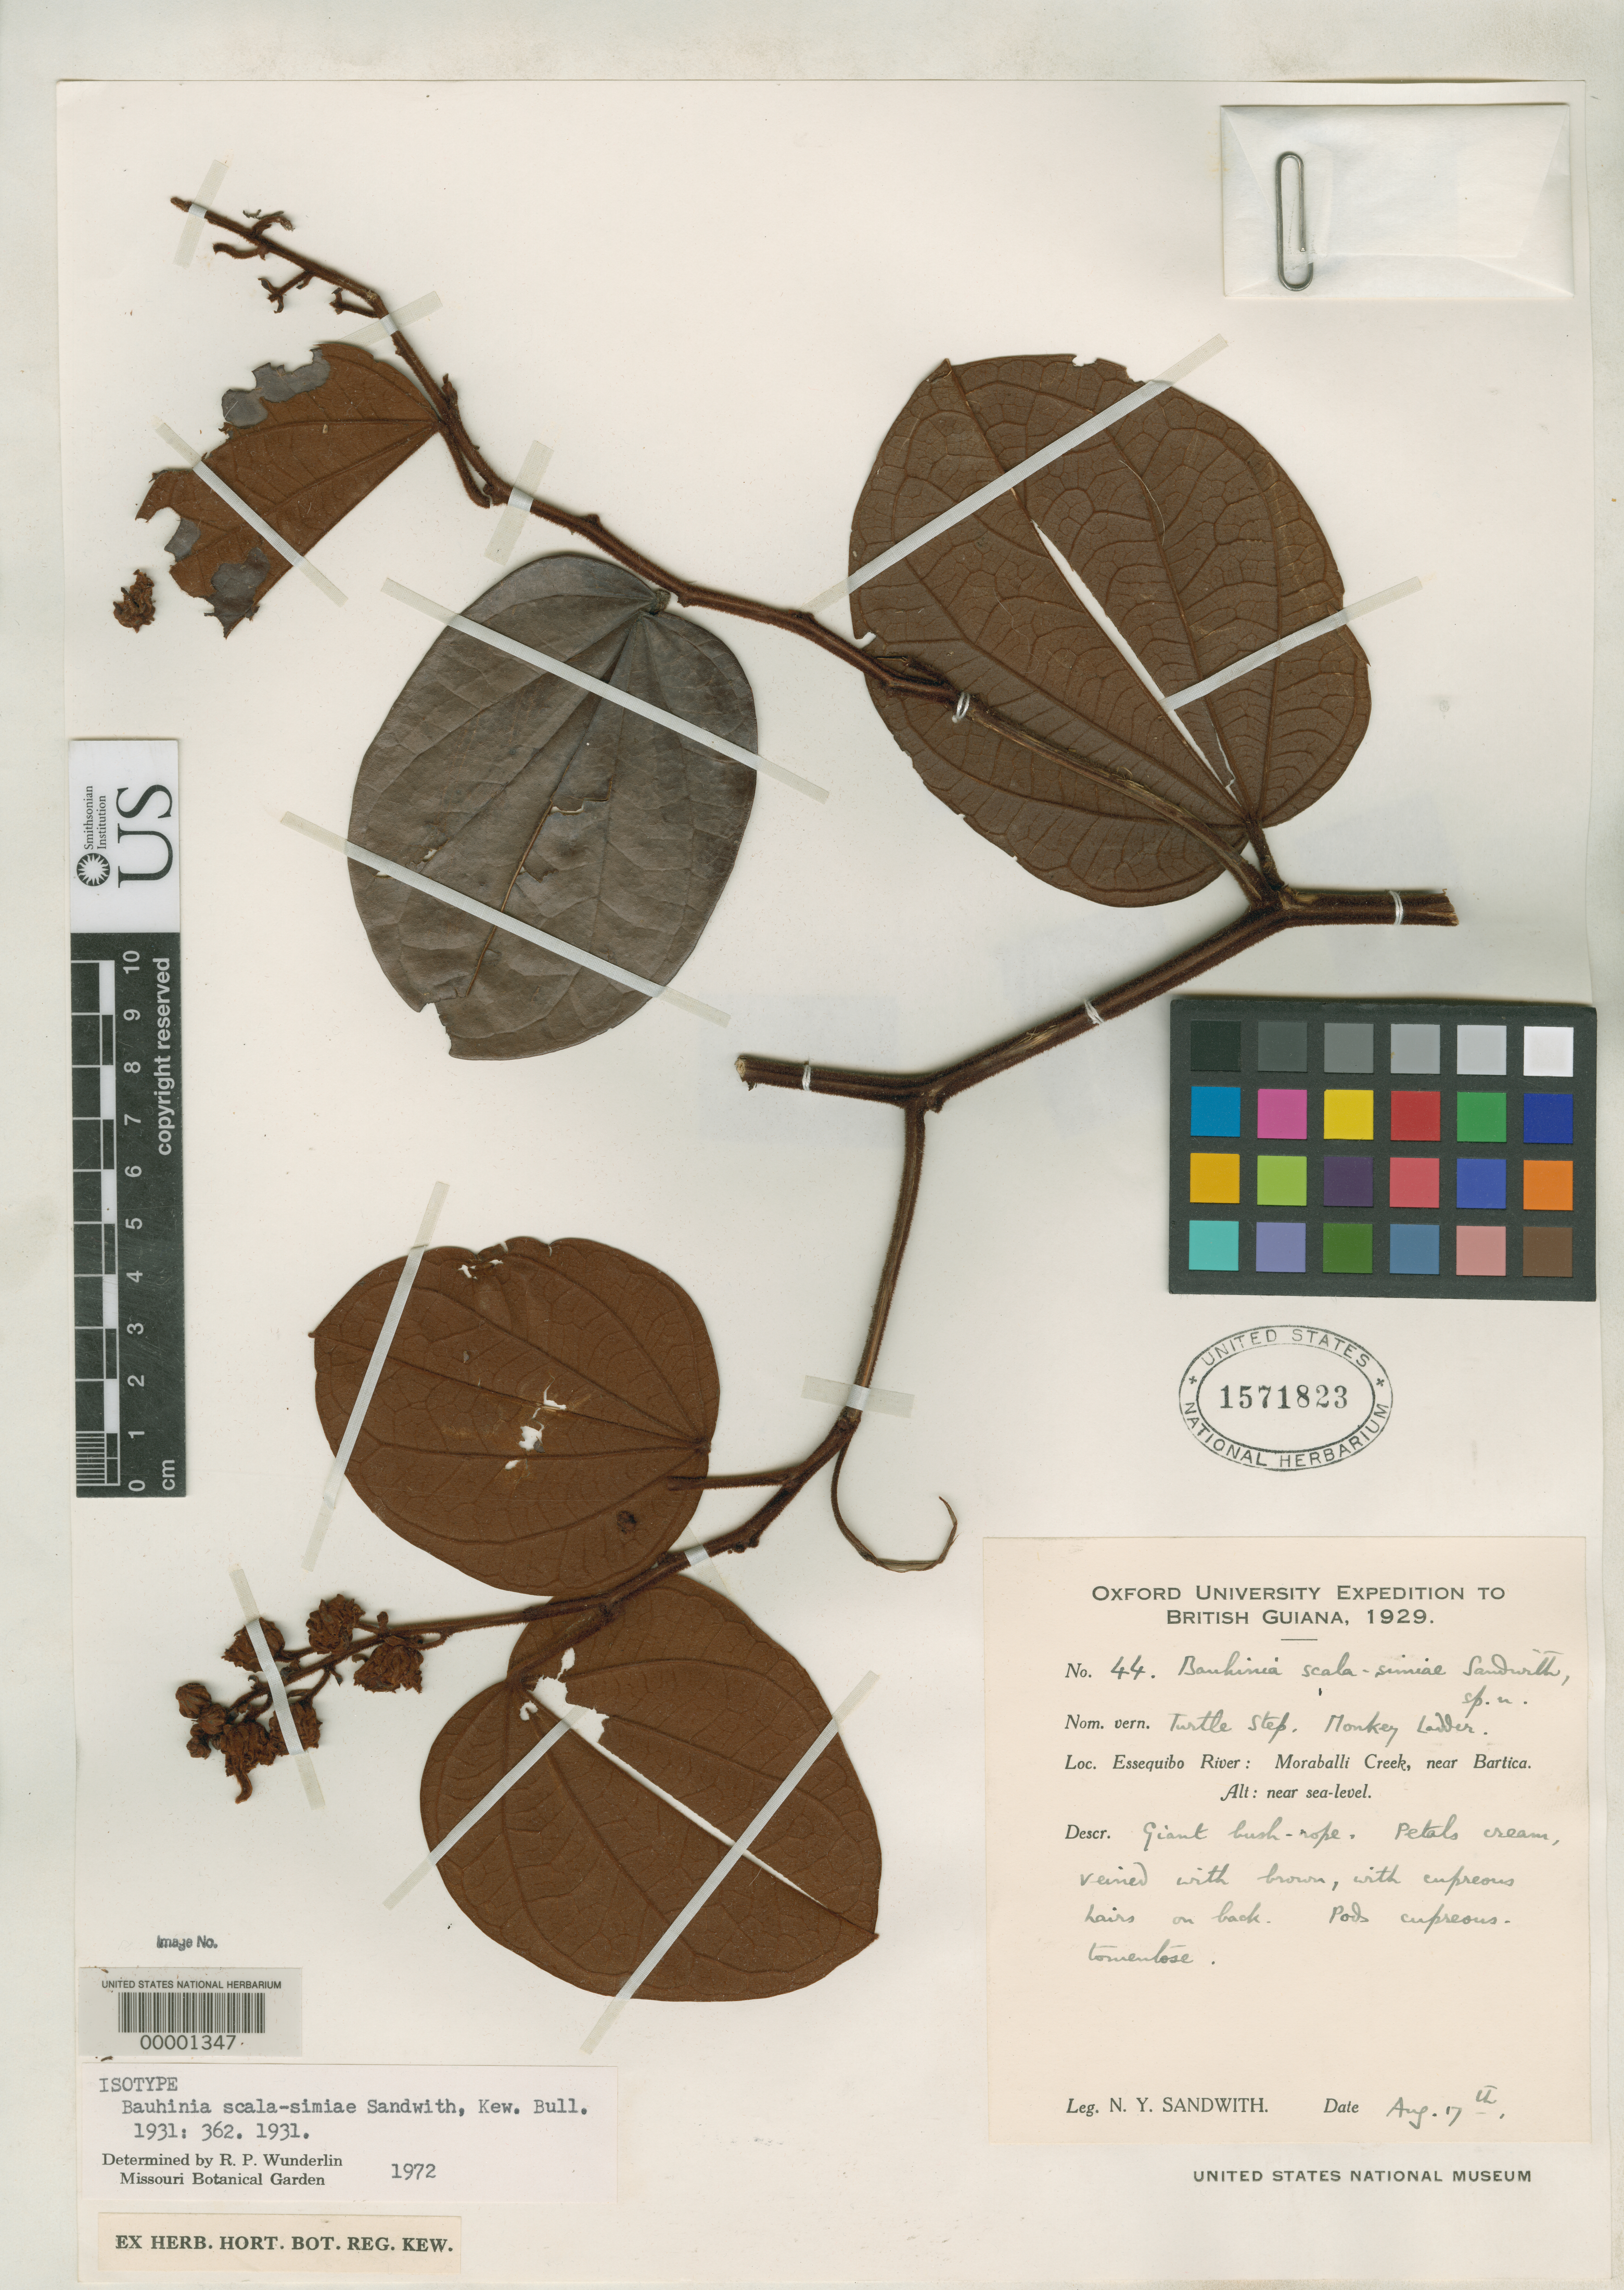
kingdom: Plantae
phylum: Tracheophyta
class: Magnoliopsida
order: Fabales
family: Fabaceae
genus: Bauhinia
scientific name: Bauhinia scala-simiae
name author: Sandwith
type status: Isotype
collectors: N. Y. Sandwith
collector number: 44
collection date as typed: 17 Aug 1929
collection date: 1929-08-17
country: Guyana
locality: Moraballi Creek, Essequibo River.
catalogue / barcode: US 1571823